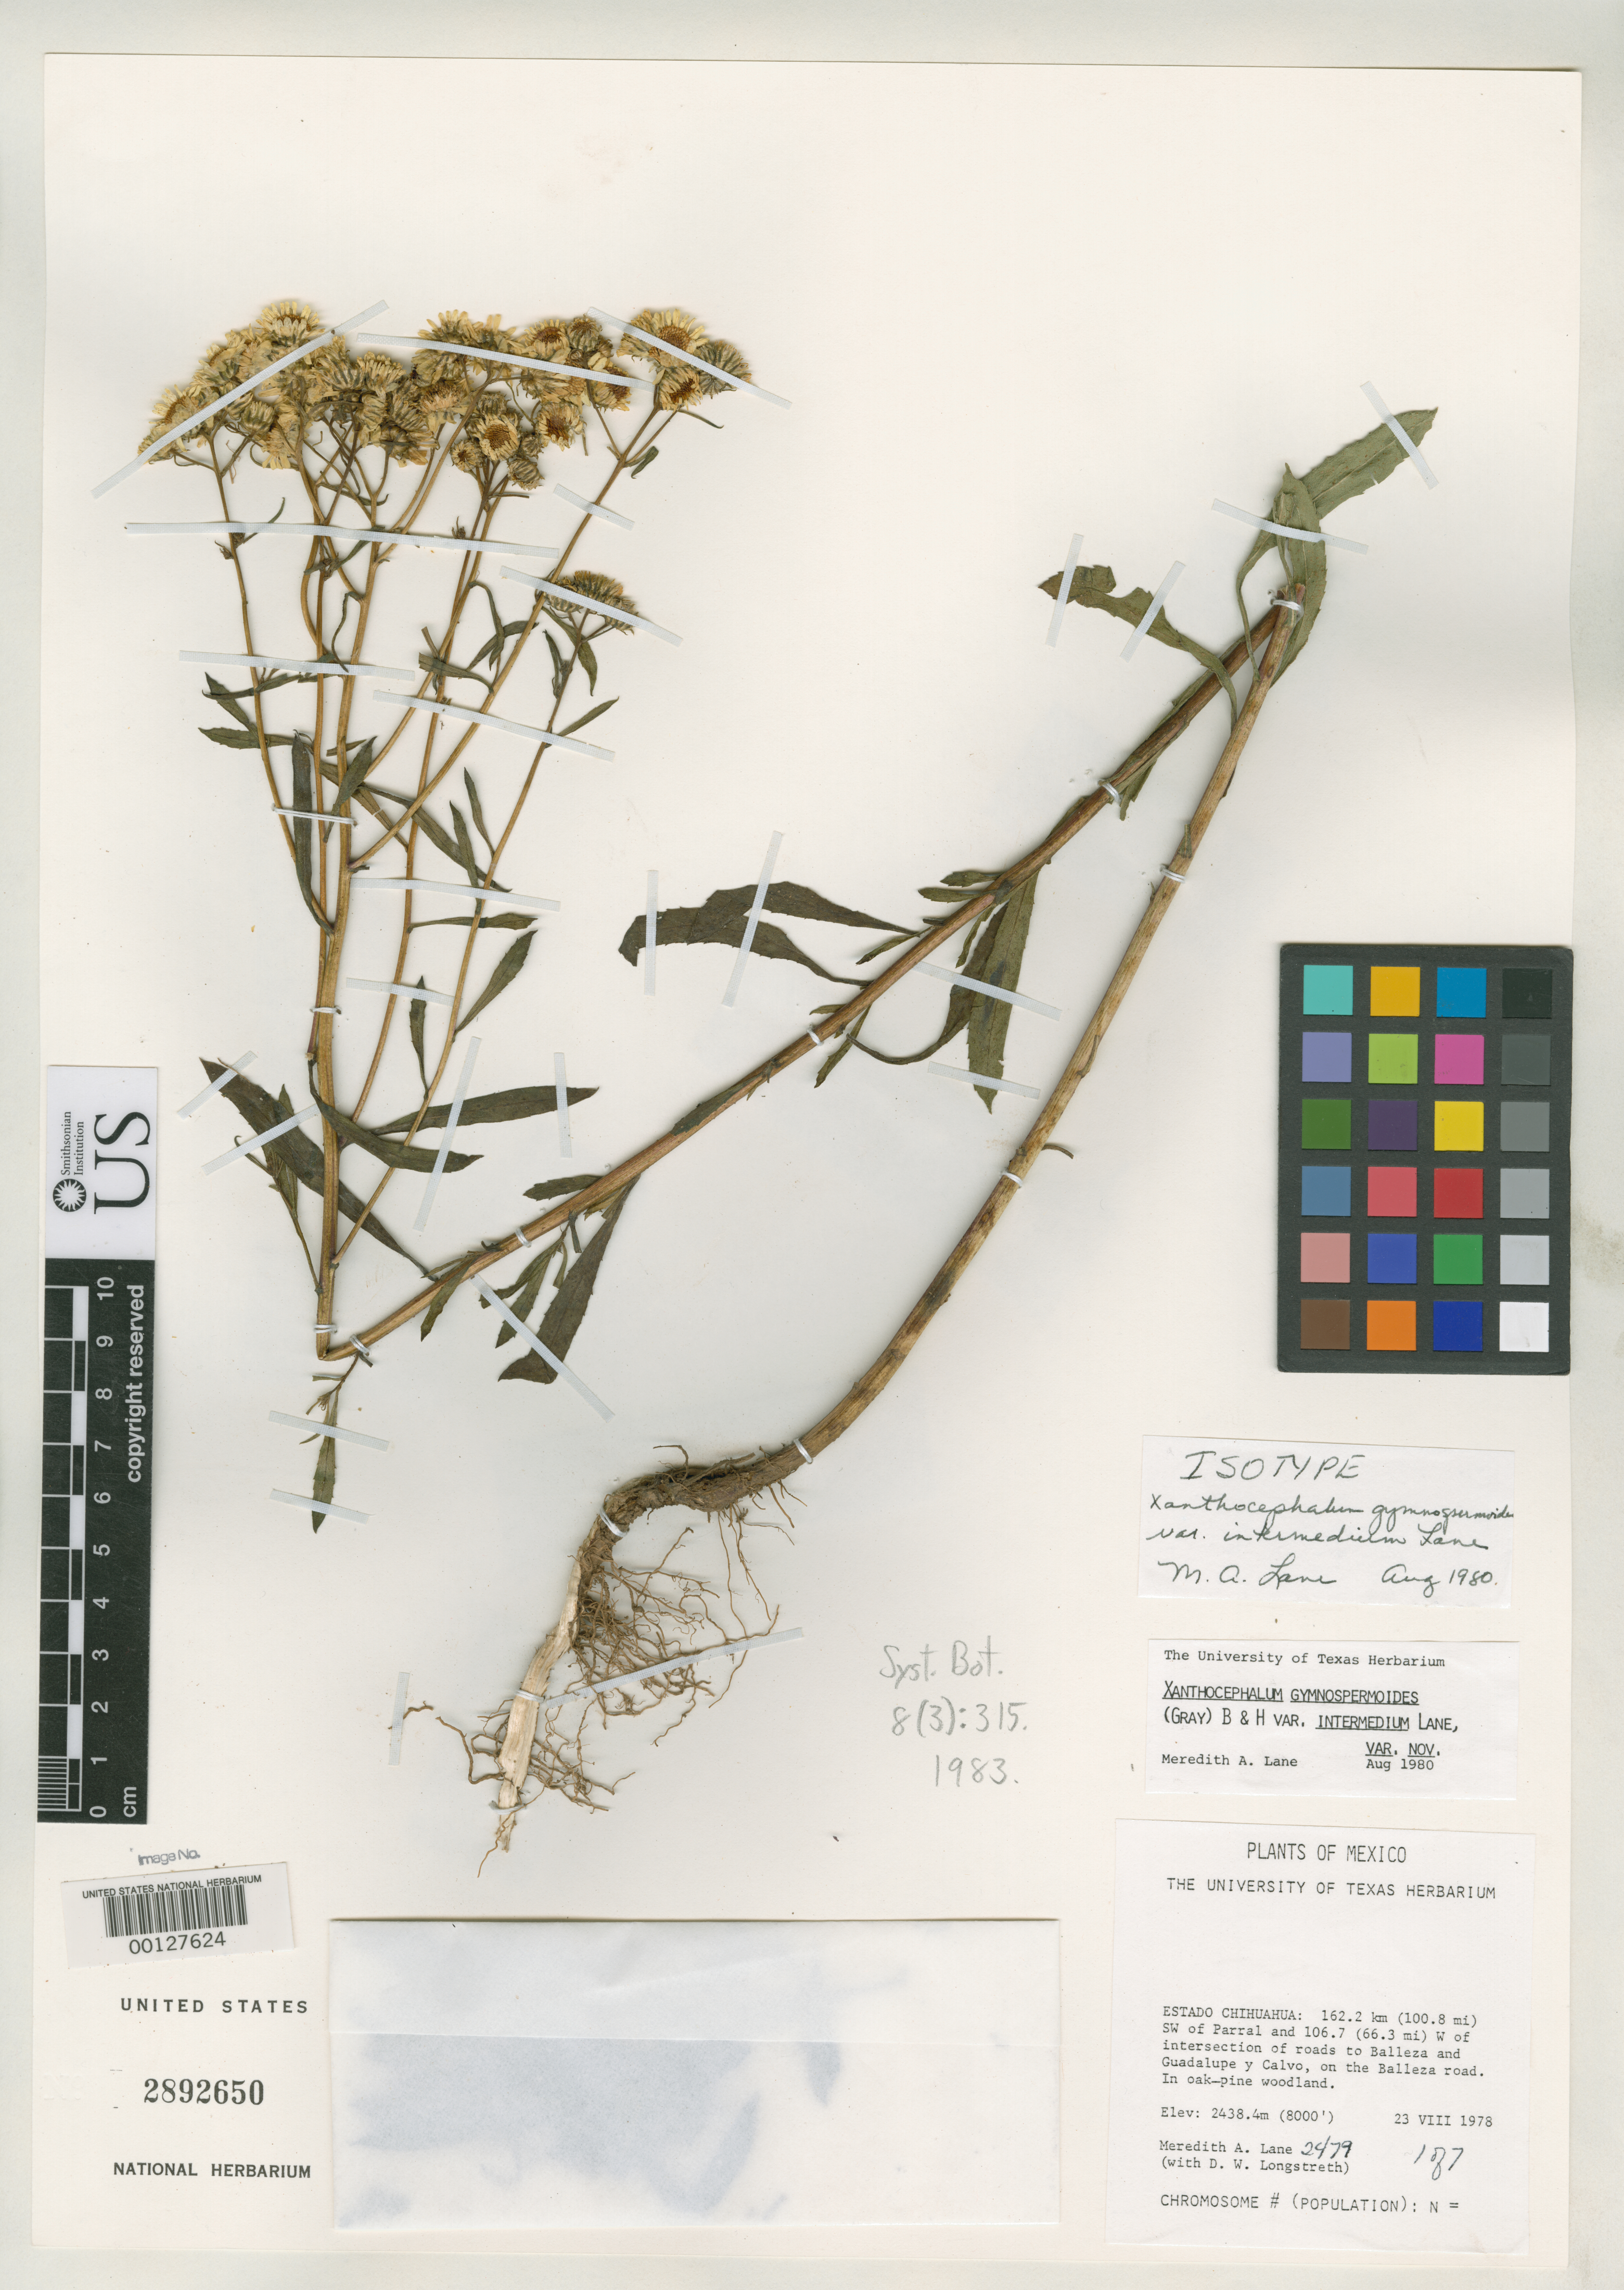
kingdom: Plantae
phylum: Tracheophyta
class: Magnoliopsida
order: Asterales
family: Asteraceae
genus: Xanthocephalum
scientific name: Xanthocephalum gymnospermoides var. intermedium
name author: M.A. Lane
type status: Isotype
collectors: M. A. Lane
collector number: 2479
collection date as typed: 23 Aug 1978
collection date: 1978-08-23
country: Mexico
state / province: Chihuahua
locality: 162.2 km SW at Hidalgo del Parral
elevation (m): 2438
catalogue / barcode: US 2892650